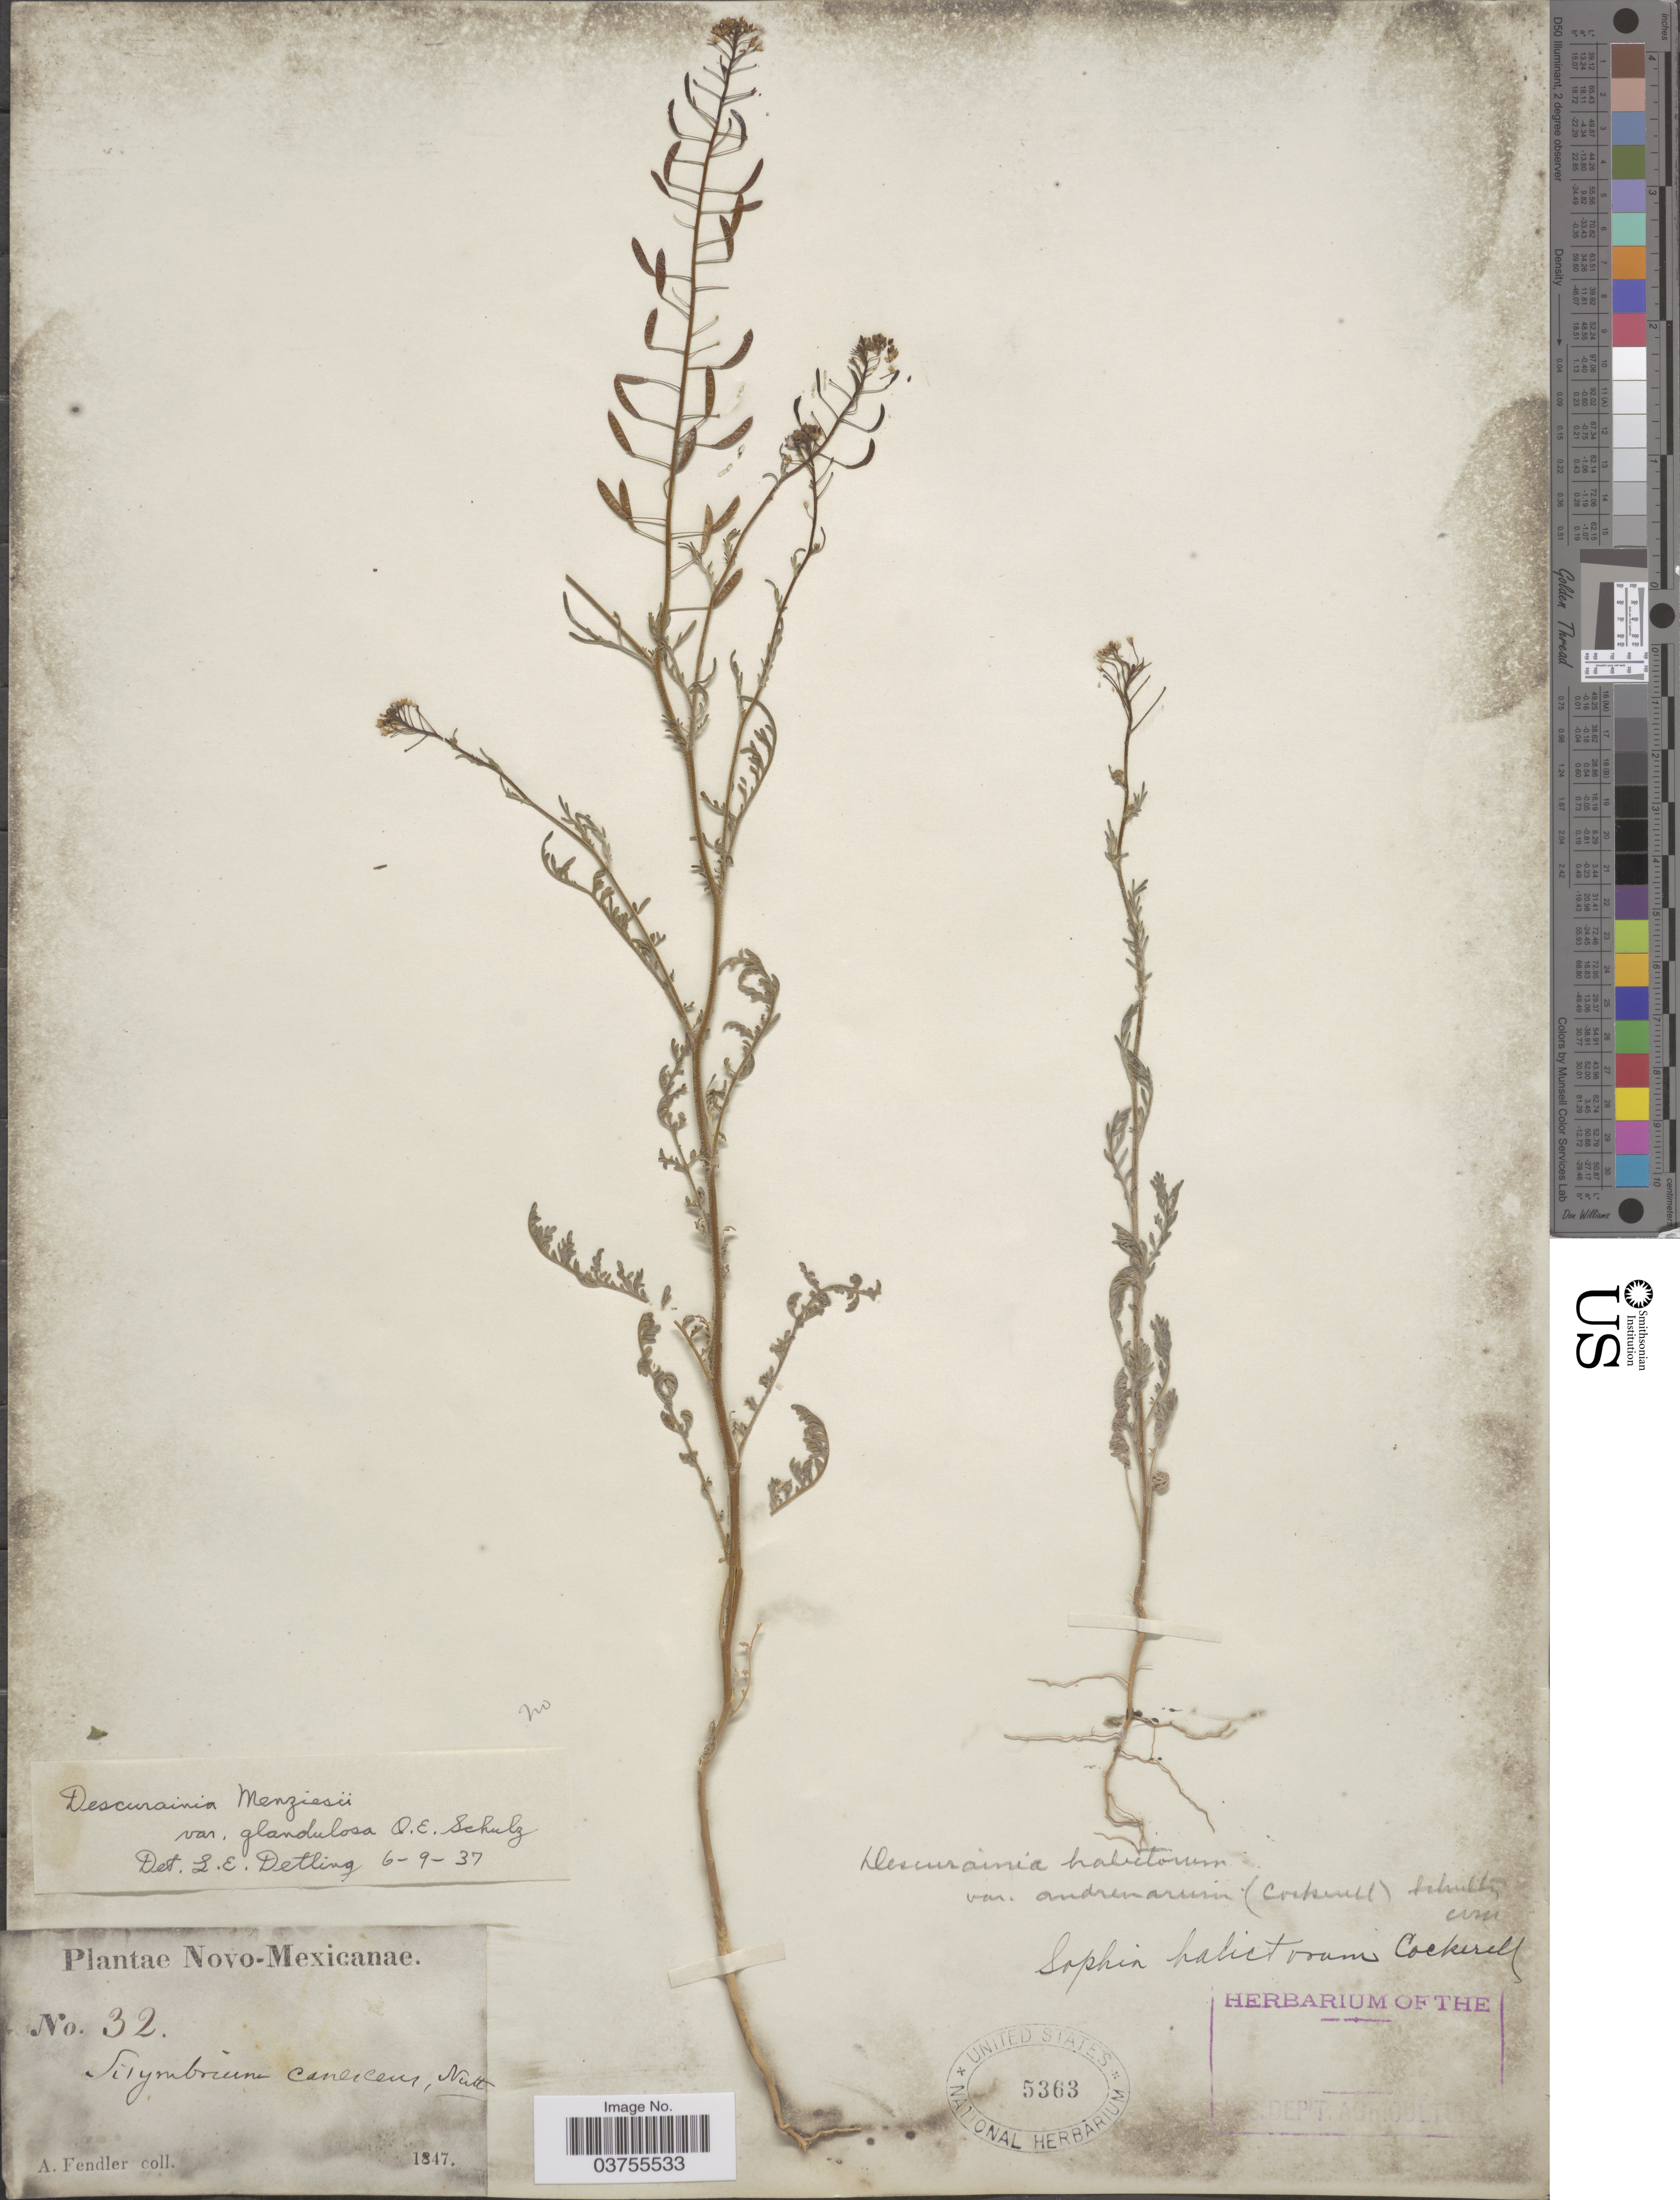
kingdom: Plantae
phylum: Tracheophyta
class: Magnoliopsida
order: Brassicales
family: Brassicaceae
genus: Descurainia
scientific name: Descurainia sp.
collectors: A. Fendler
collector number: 32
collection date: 1847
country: United States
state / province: New Mexico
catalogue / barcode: US 5363